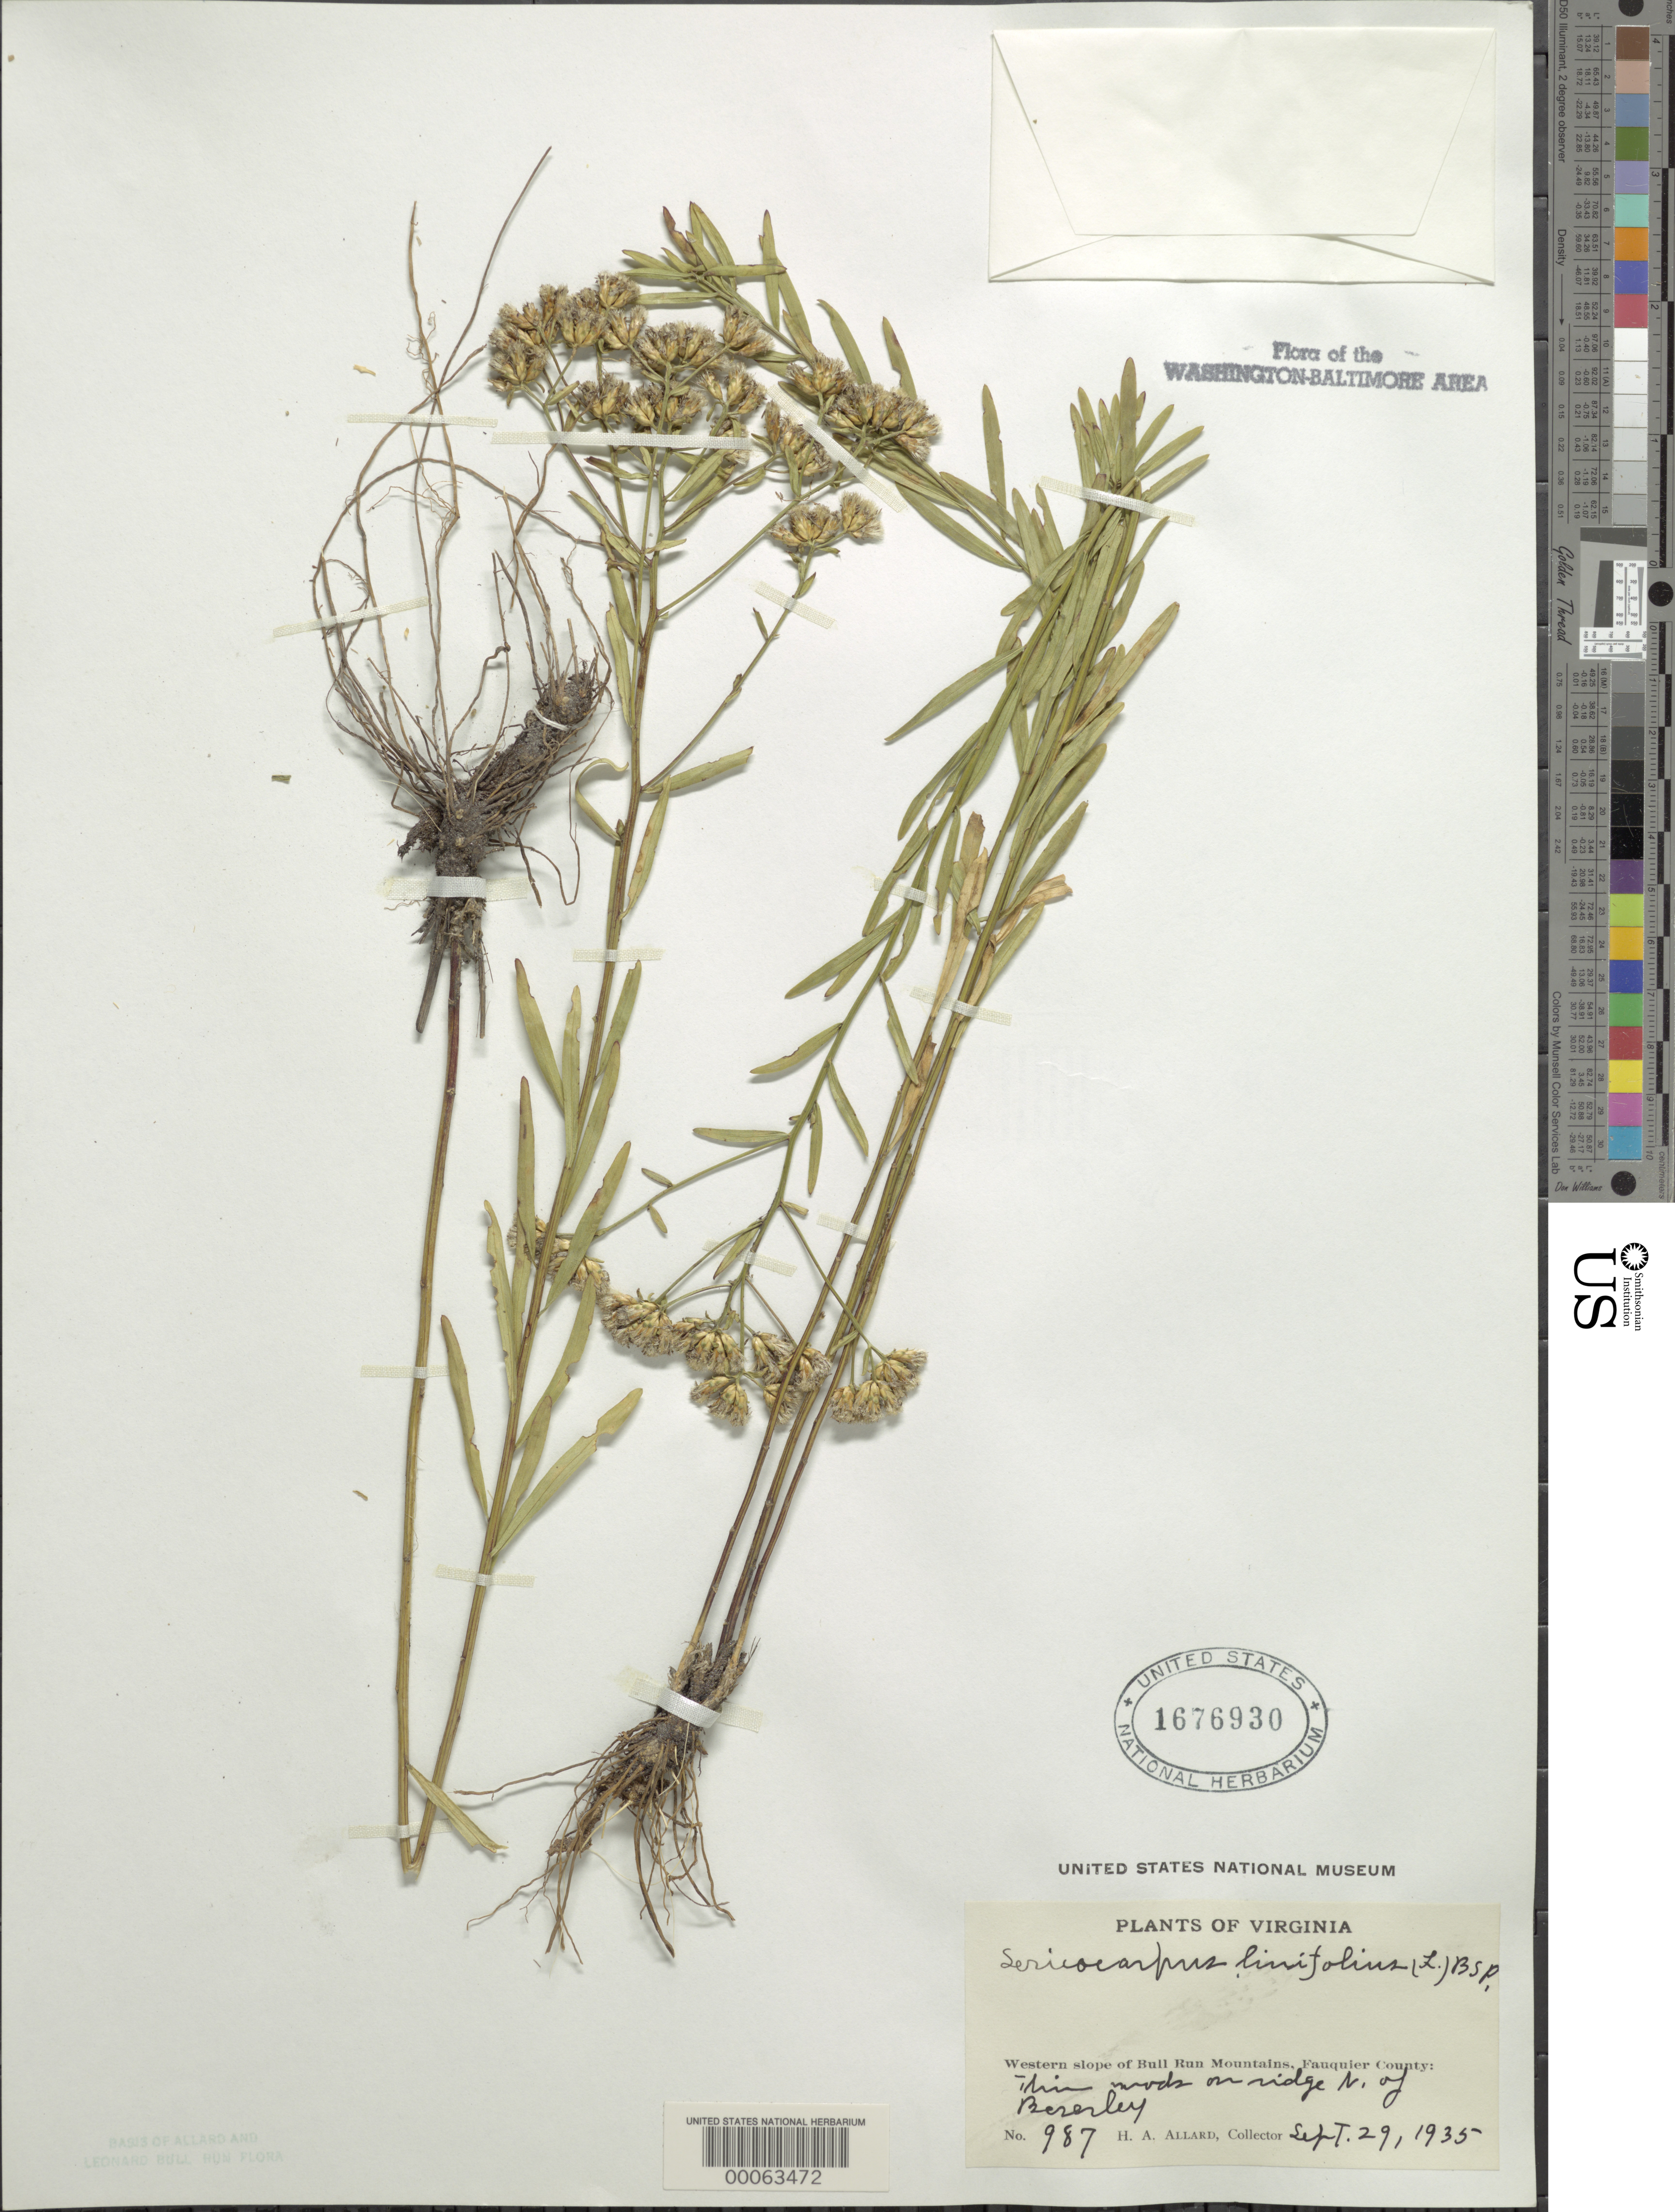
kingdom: Plantae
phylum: Tracheophyta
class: Magnoliopsida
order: Asterales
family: Asteraceae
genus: Sericocarpus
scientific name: Sericocarpus linifolius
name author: (L.) Britton, Stearns & Poggenb.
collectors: H. A. Allard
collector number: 987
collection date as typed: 29 Sep 1935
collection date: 1935-09-29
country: United States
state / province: Virginia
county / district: Fauquier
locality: North of Beverley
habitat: Thin woods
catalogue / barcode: US 1676930